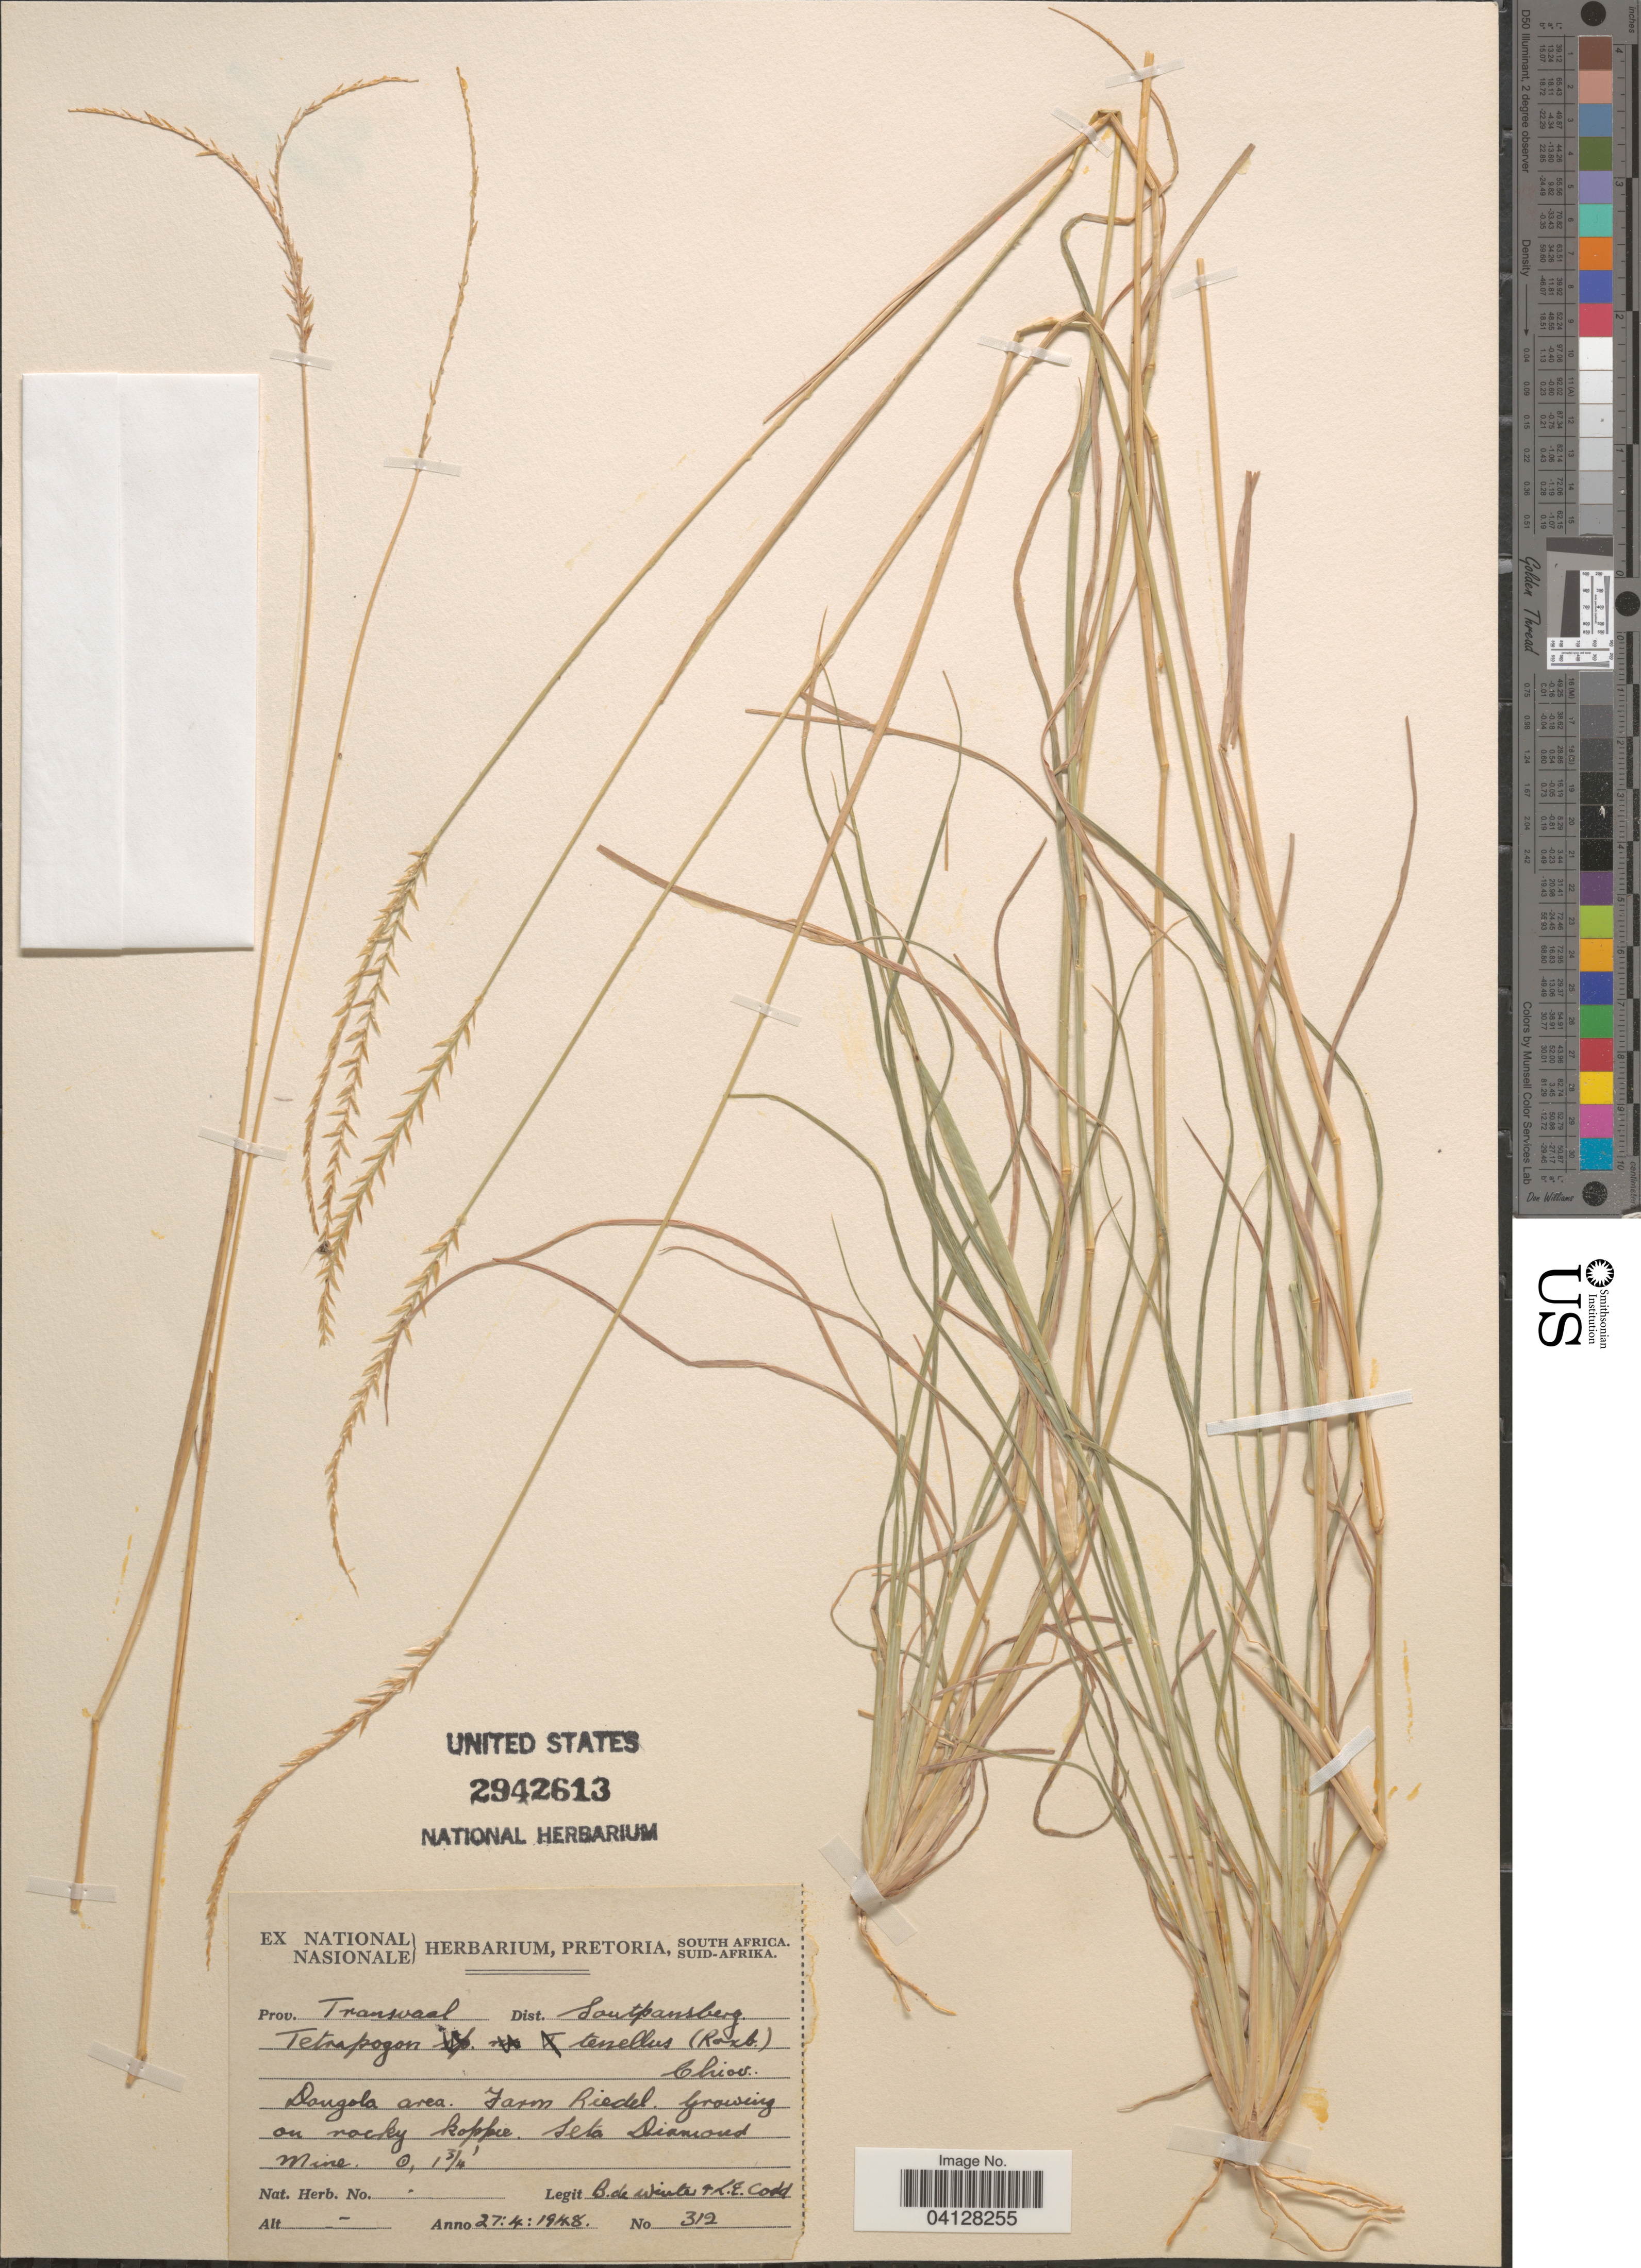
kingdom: Plantae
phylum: Tracheophyta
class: Liliopsida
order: Poales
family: Poaceae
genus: Tetrapogon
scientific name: Tetrapogon tenellus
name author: (J. Koenig ex Roxb.) Chiov.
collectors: B. de Winter & L. Codd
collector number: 312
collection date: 1948-04-27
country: South Africa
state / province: Limpopo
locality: Prov. Transvaal Dist. Soutpansberg. Dongola Area. Farm Riedel. Seta Diamond Mine.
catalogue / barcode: US 2942613